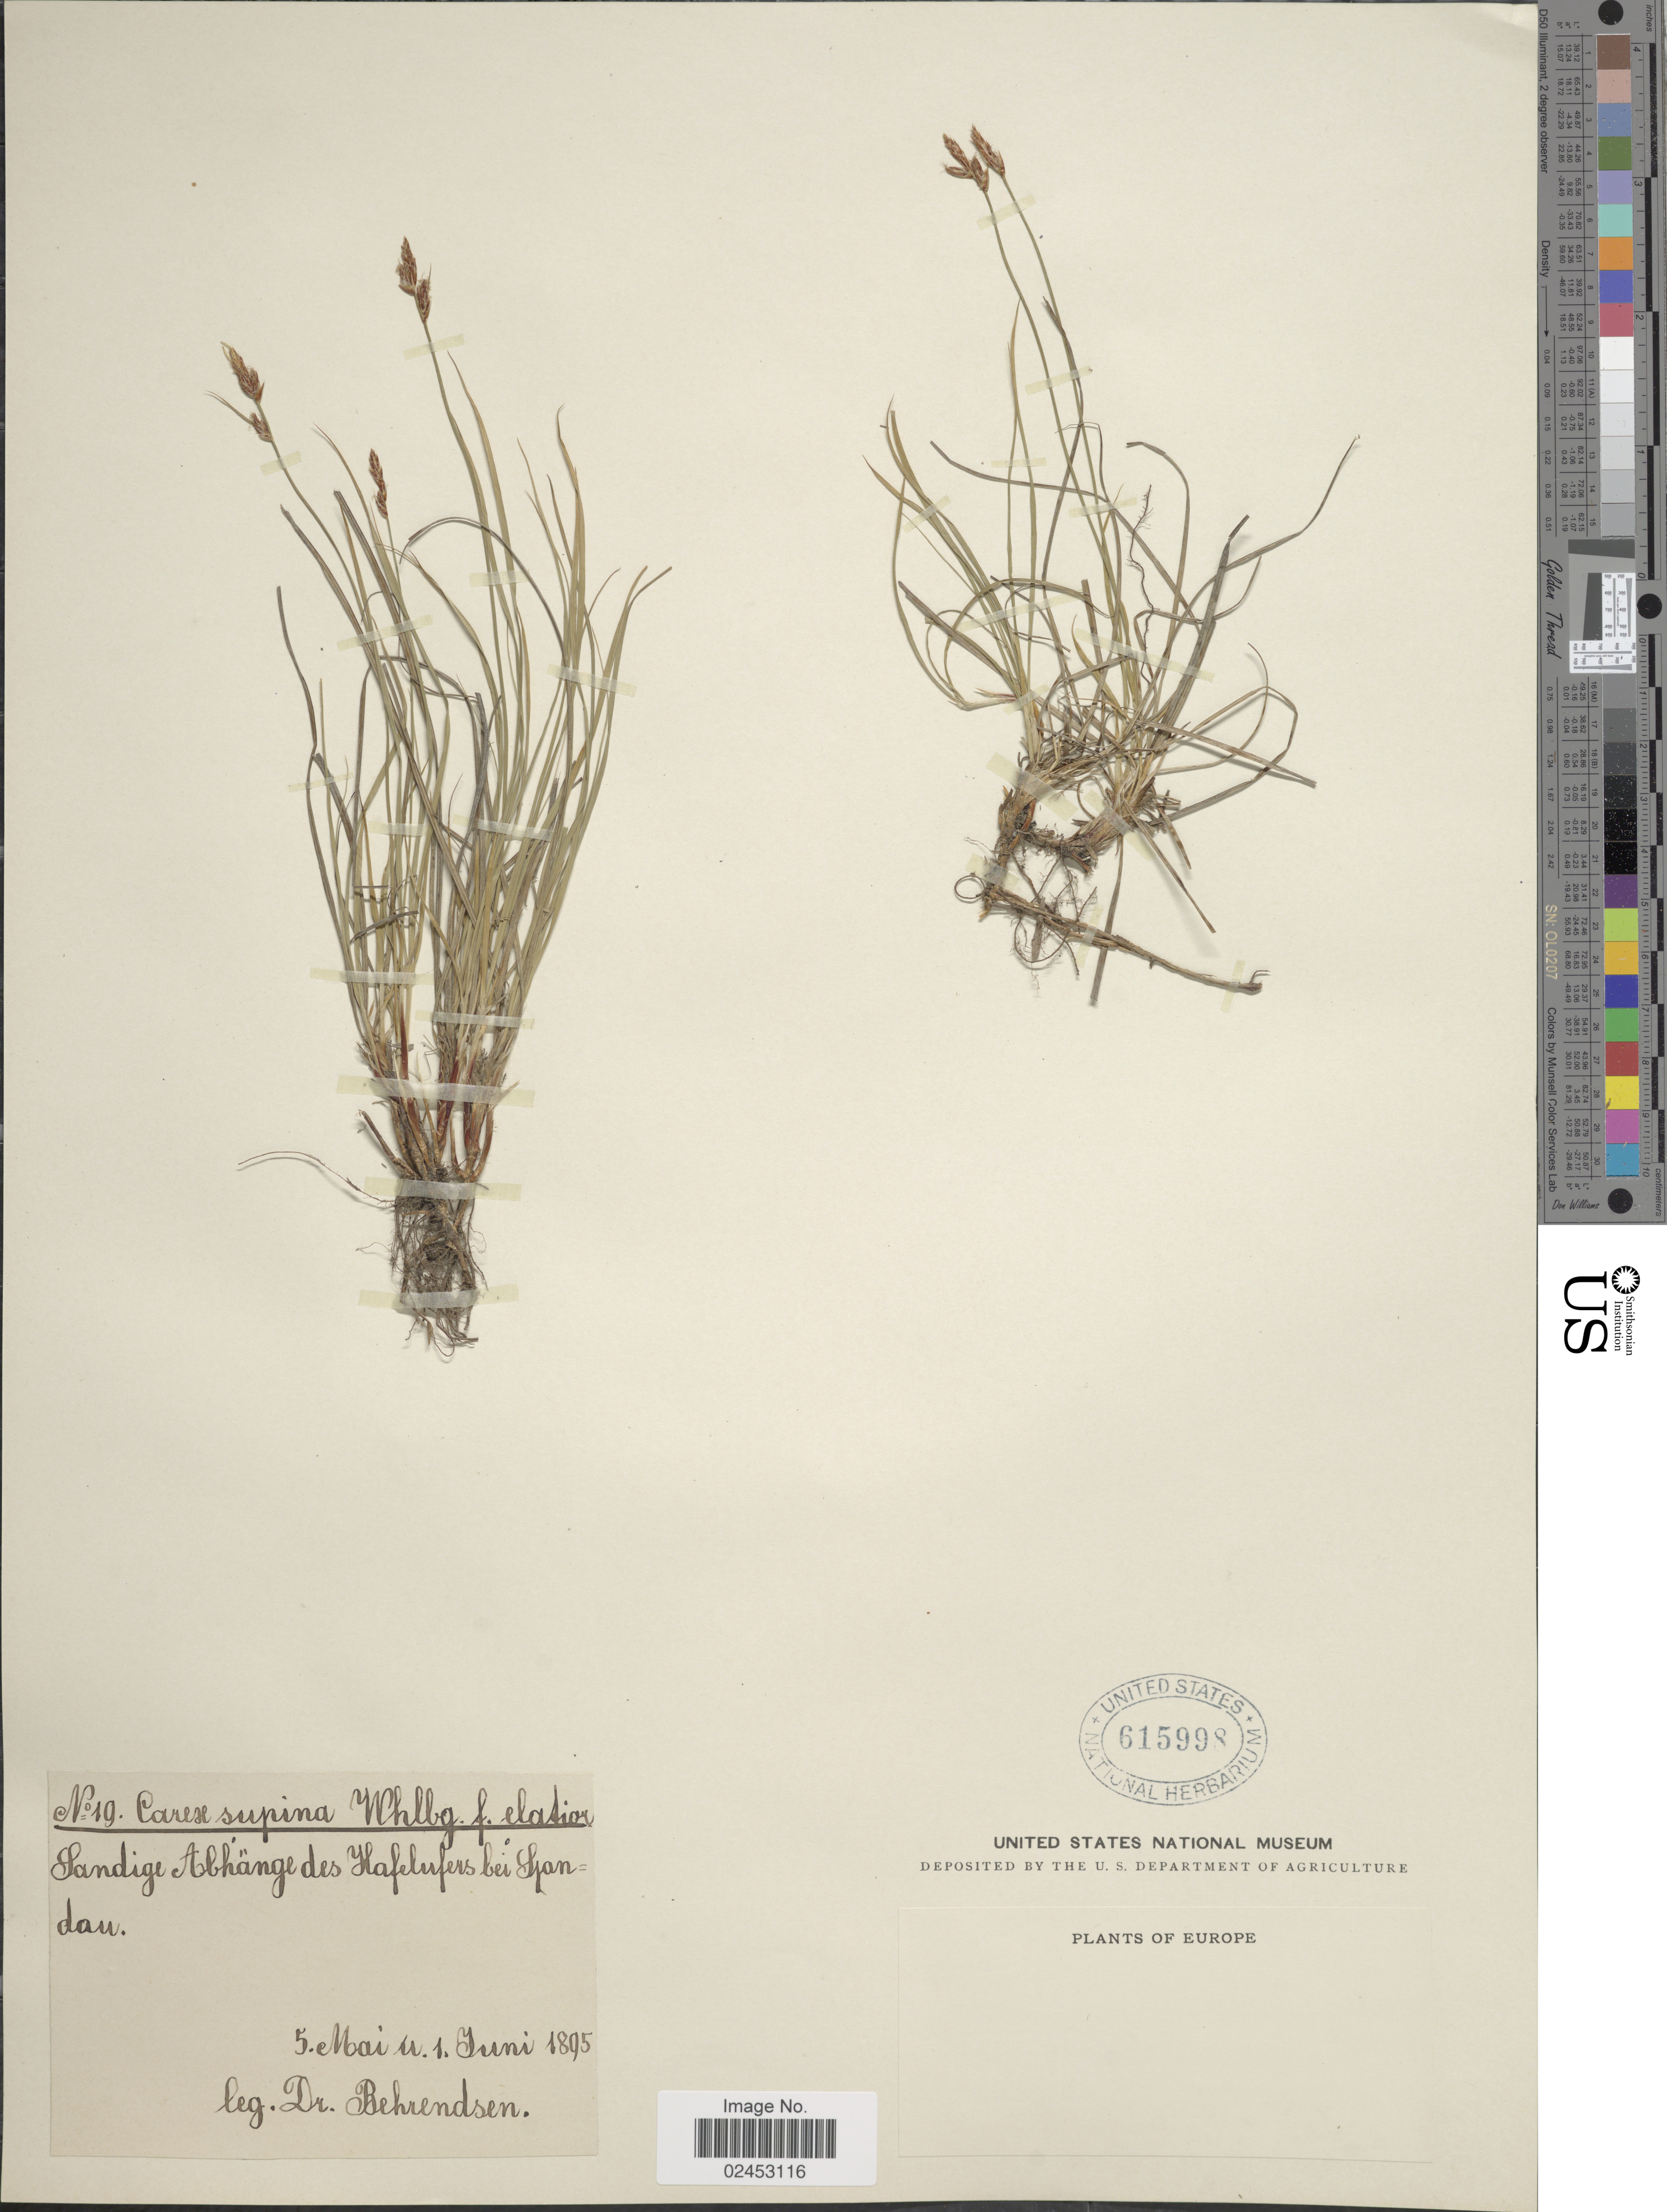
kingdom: Plantae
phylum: Tracheophyta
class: Liliopsida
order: Poales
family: Cyperaceae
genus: Carex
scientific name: Carex supina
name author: Willd. ex Wahlenb.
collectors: Behrendsen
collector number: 19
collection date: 1895-05-05/1895-06-01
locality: Europe, Sandige Abhange des Hafelufers bei Sjandan [interpreted]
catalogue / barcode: US 615998